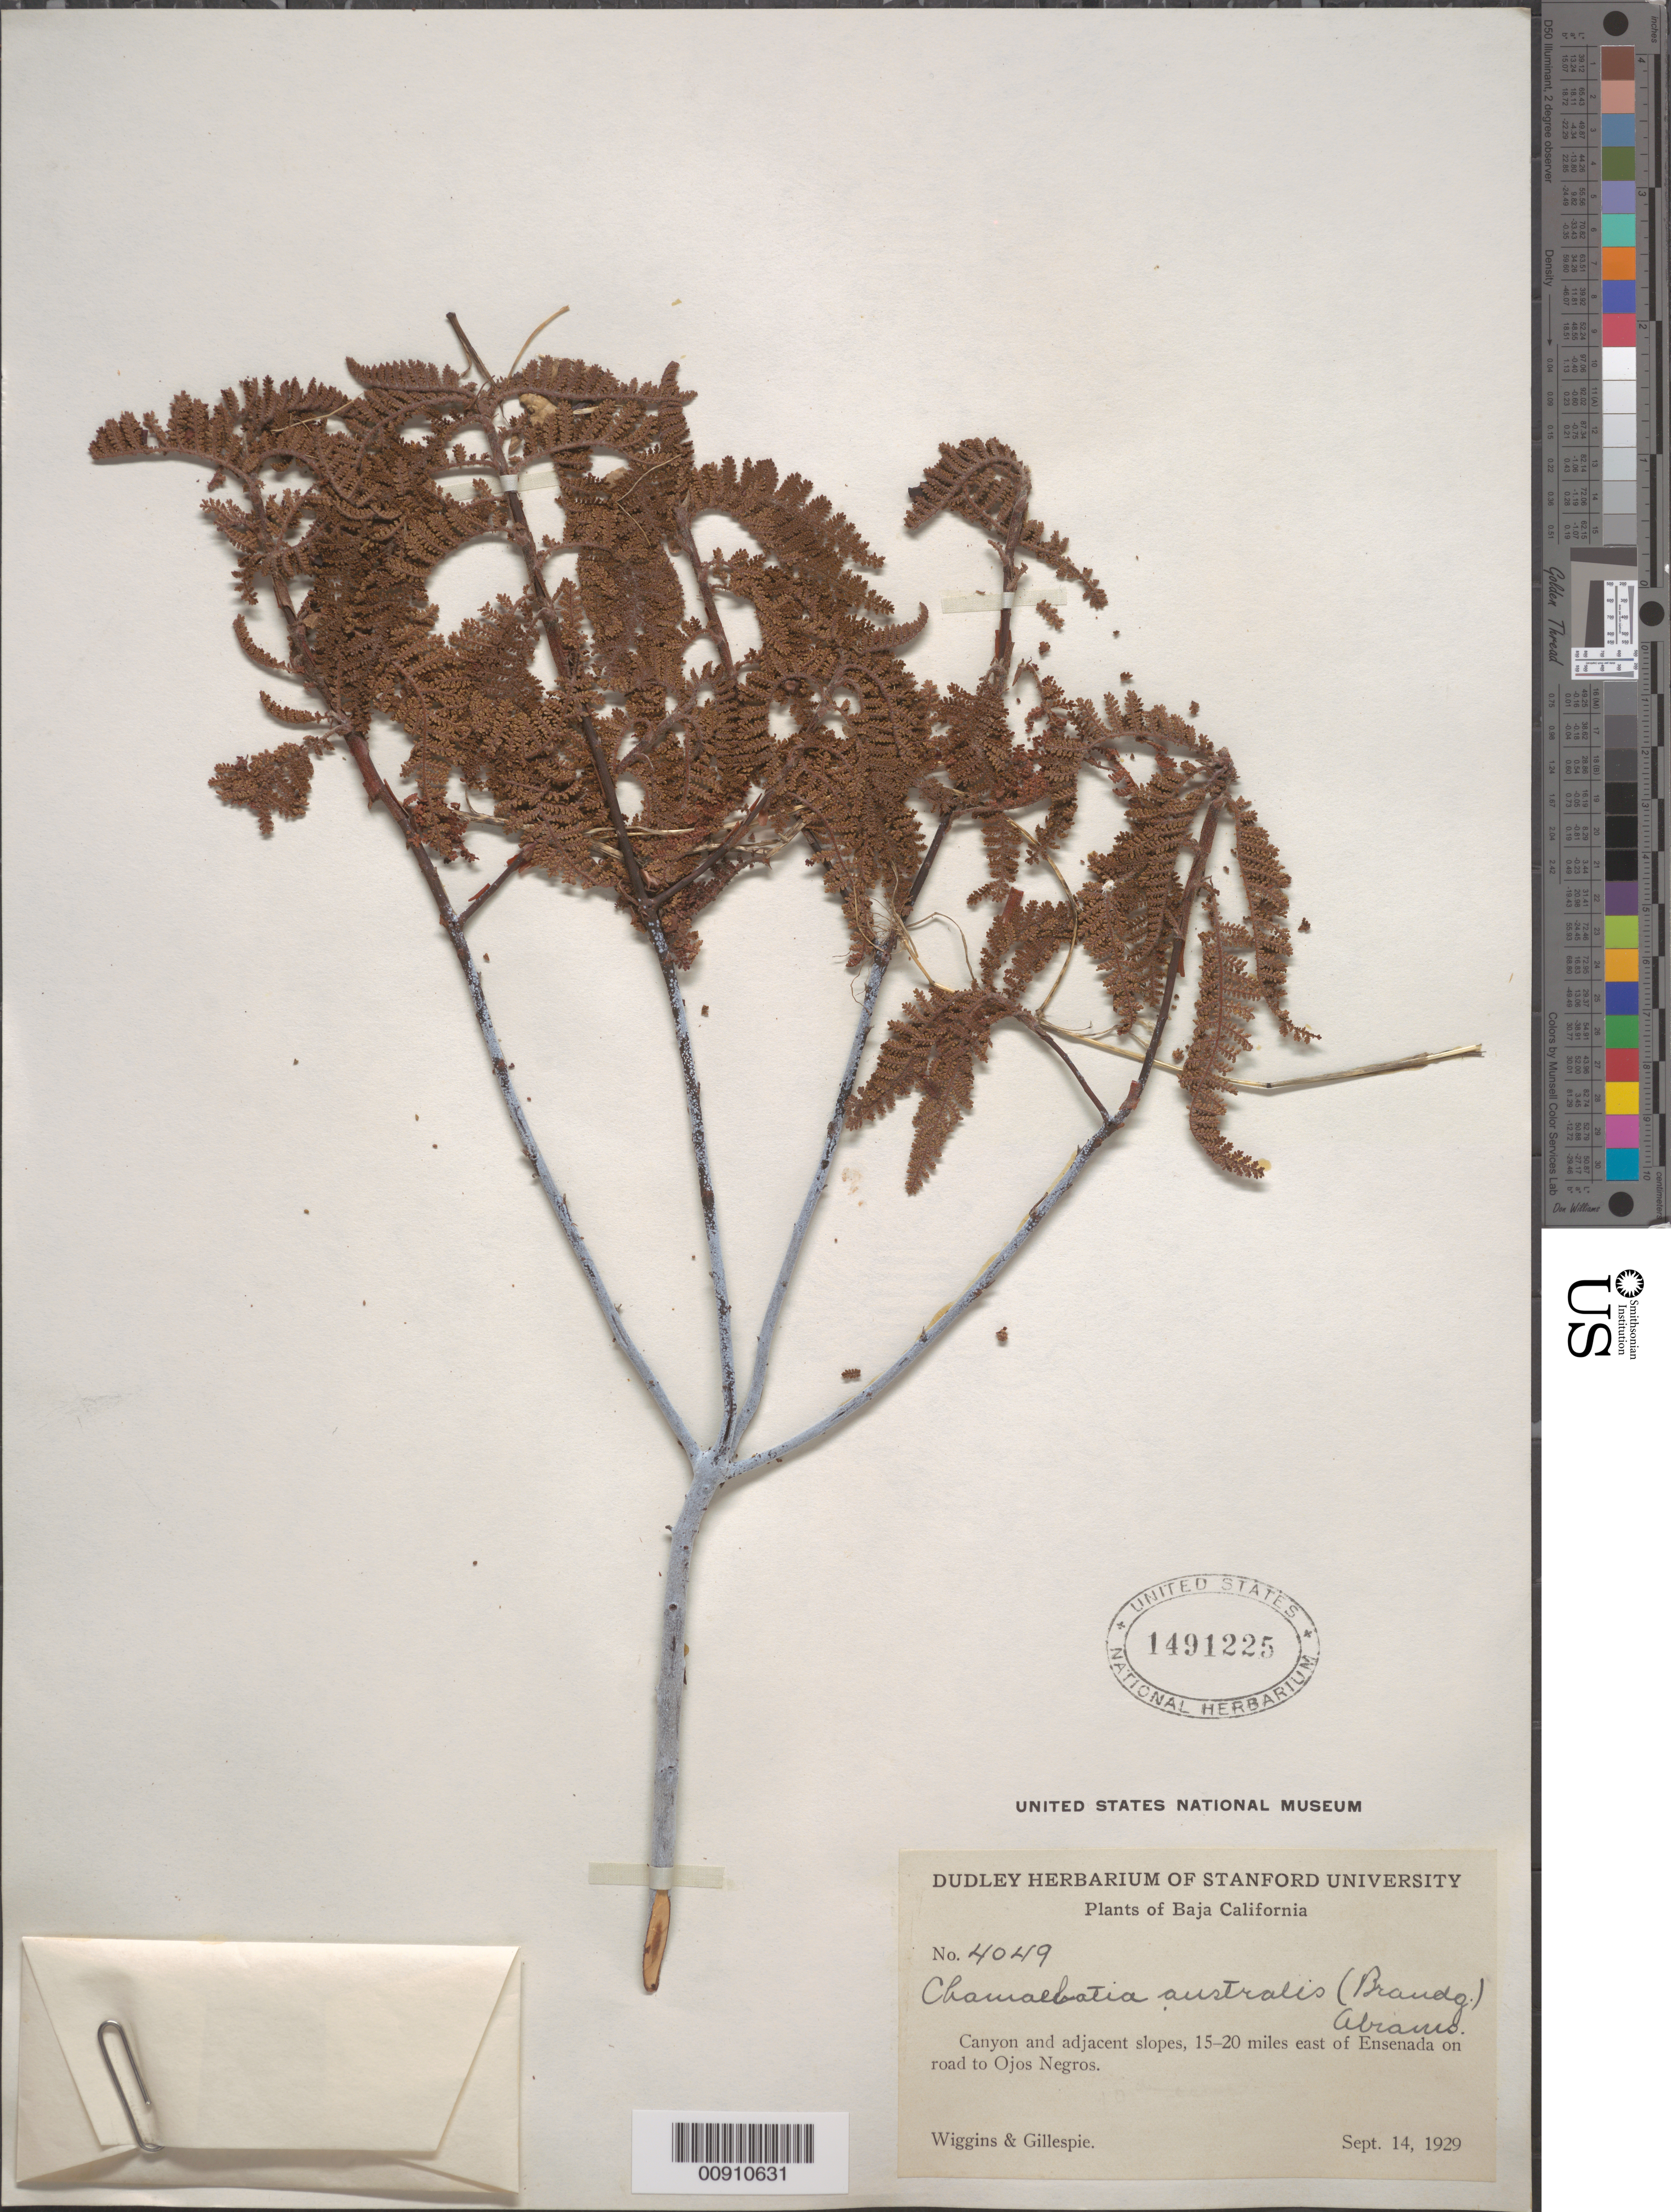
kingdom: Plantae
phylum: Tracheophyta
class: Magnoliopsida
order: Rosales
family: Rosaceae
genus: Chamaebatia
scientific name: Chamaebatia australis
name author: (Brandegee) Abrams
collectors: -- Wiggins & -- Gillespie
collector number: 4049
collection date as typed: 14 Sep 1929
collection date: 1929-09-14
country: Mexico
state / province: Baja California Norte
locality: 15-20 miles east of Ensenada on road to Ojos Negros. Baja California.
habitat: Canyon and adjacent slopes.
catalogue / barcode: US 1491225